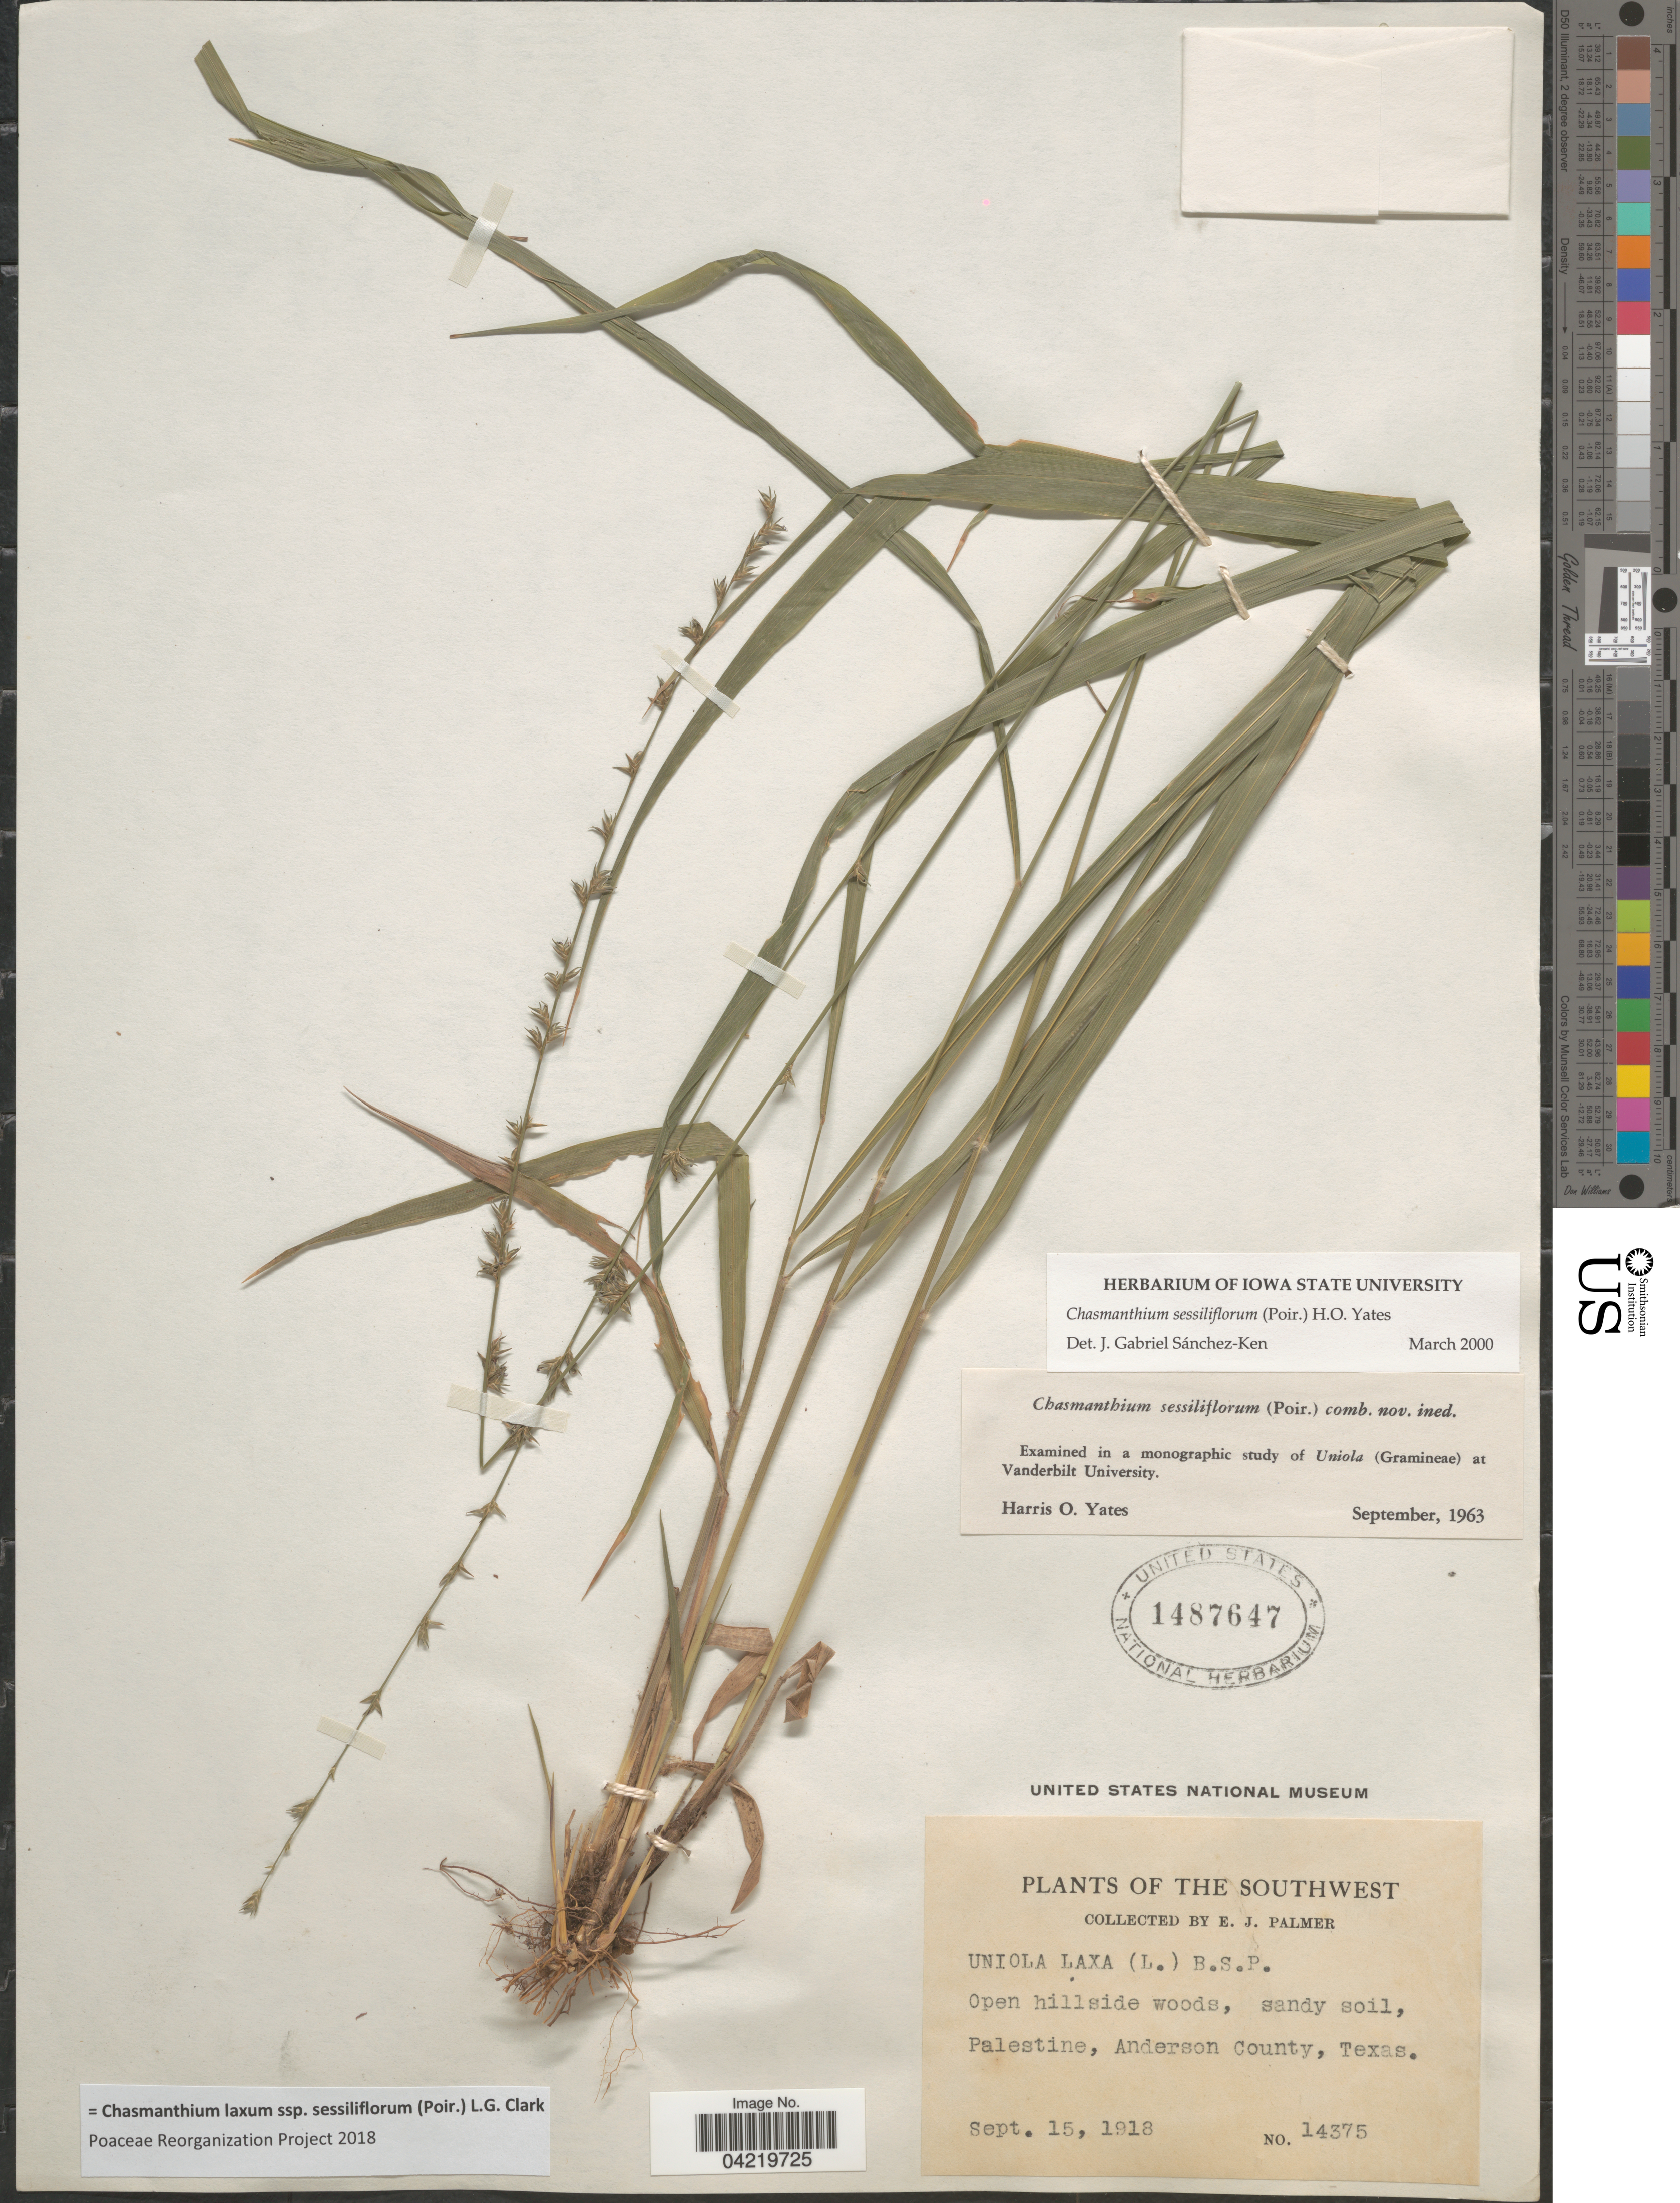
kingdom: Plantae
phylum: Tracheophyta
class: Liliopsida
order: Poales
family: Poaceae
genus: Chasmanthium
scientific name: Chasmanthium laxum subsp. sessiliflorum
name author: (L.) H.O. Yates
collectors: E. J. Palmer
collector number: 14375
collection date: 1918-09-15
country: United States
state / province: Texas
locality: The Southwest. Open hillside woods, sandy soil, Palestine, Anderson County.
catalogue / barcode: US 1487647